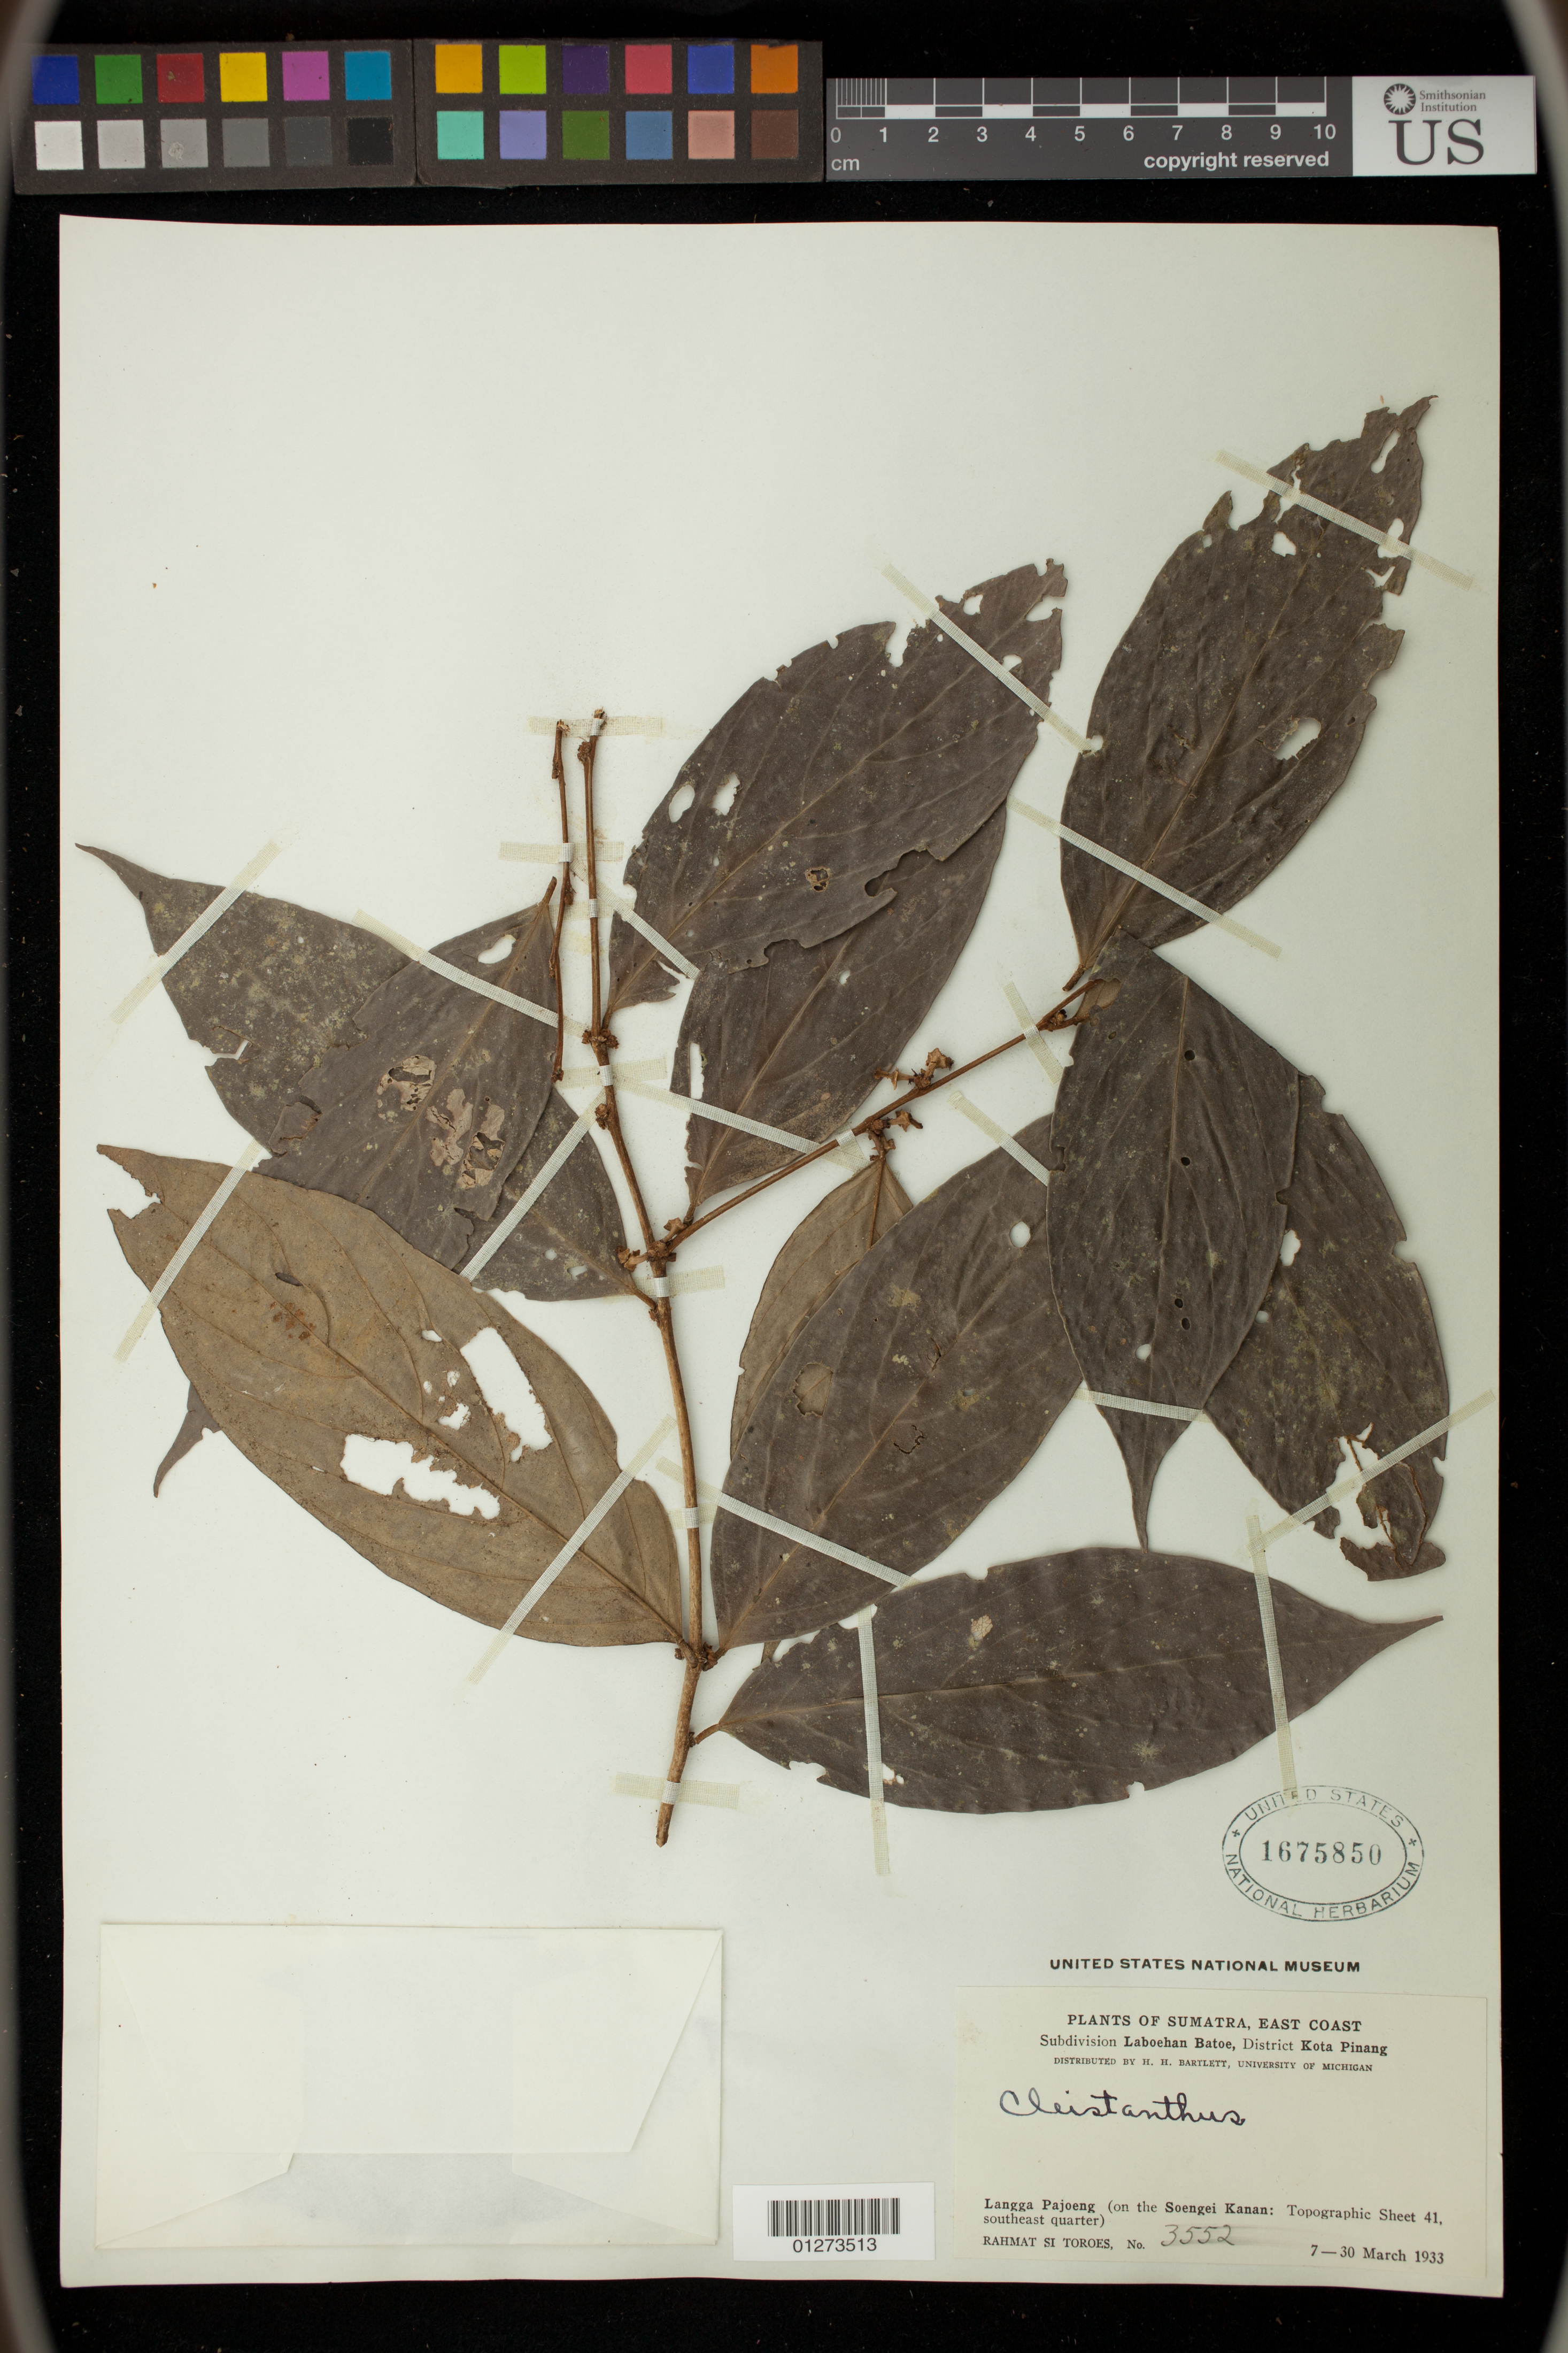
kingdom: Plantae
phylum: Tracheophyta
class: Magnoliopsida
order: Malpighiales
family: Phyllanthaceae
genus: Cleistanthus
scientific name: Cleistanthus sp.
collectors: Rahmat Si Boeea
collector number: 3552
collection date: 1933-03-07/1933-03-30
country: Indonesia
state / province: Sumatra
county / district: Sumatera Utara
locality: Sumatra, East Coast,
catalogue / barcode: US 1675850